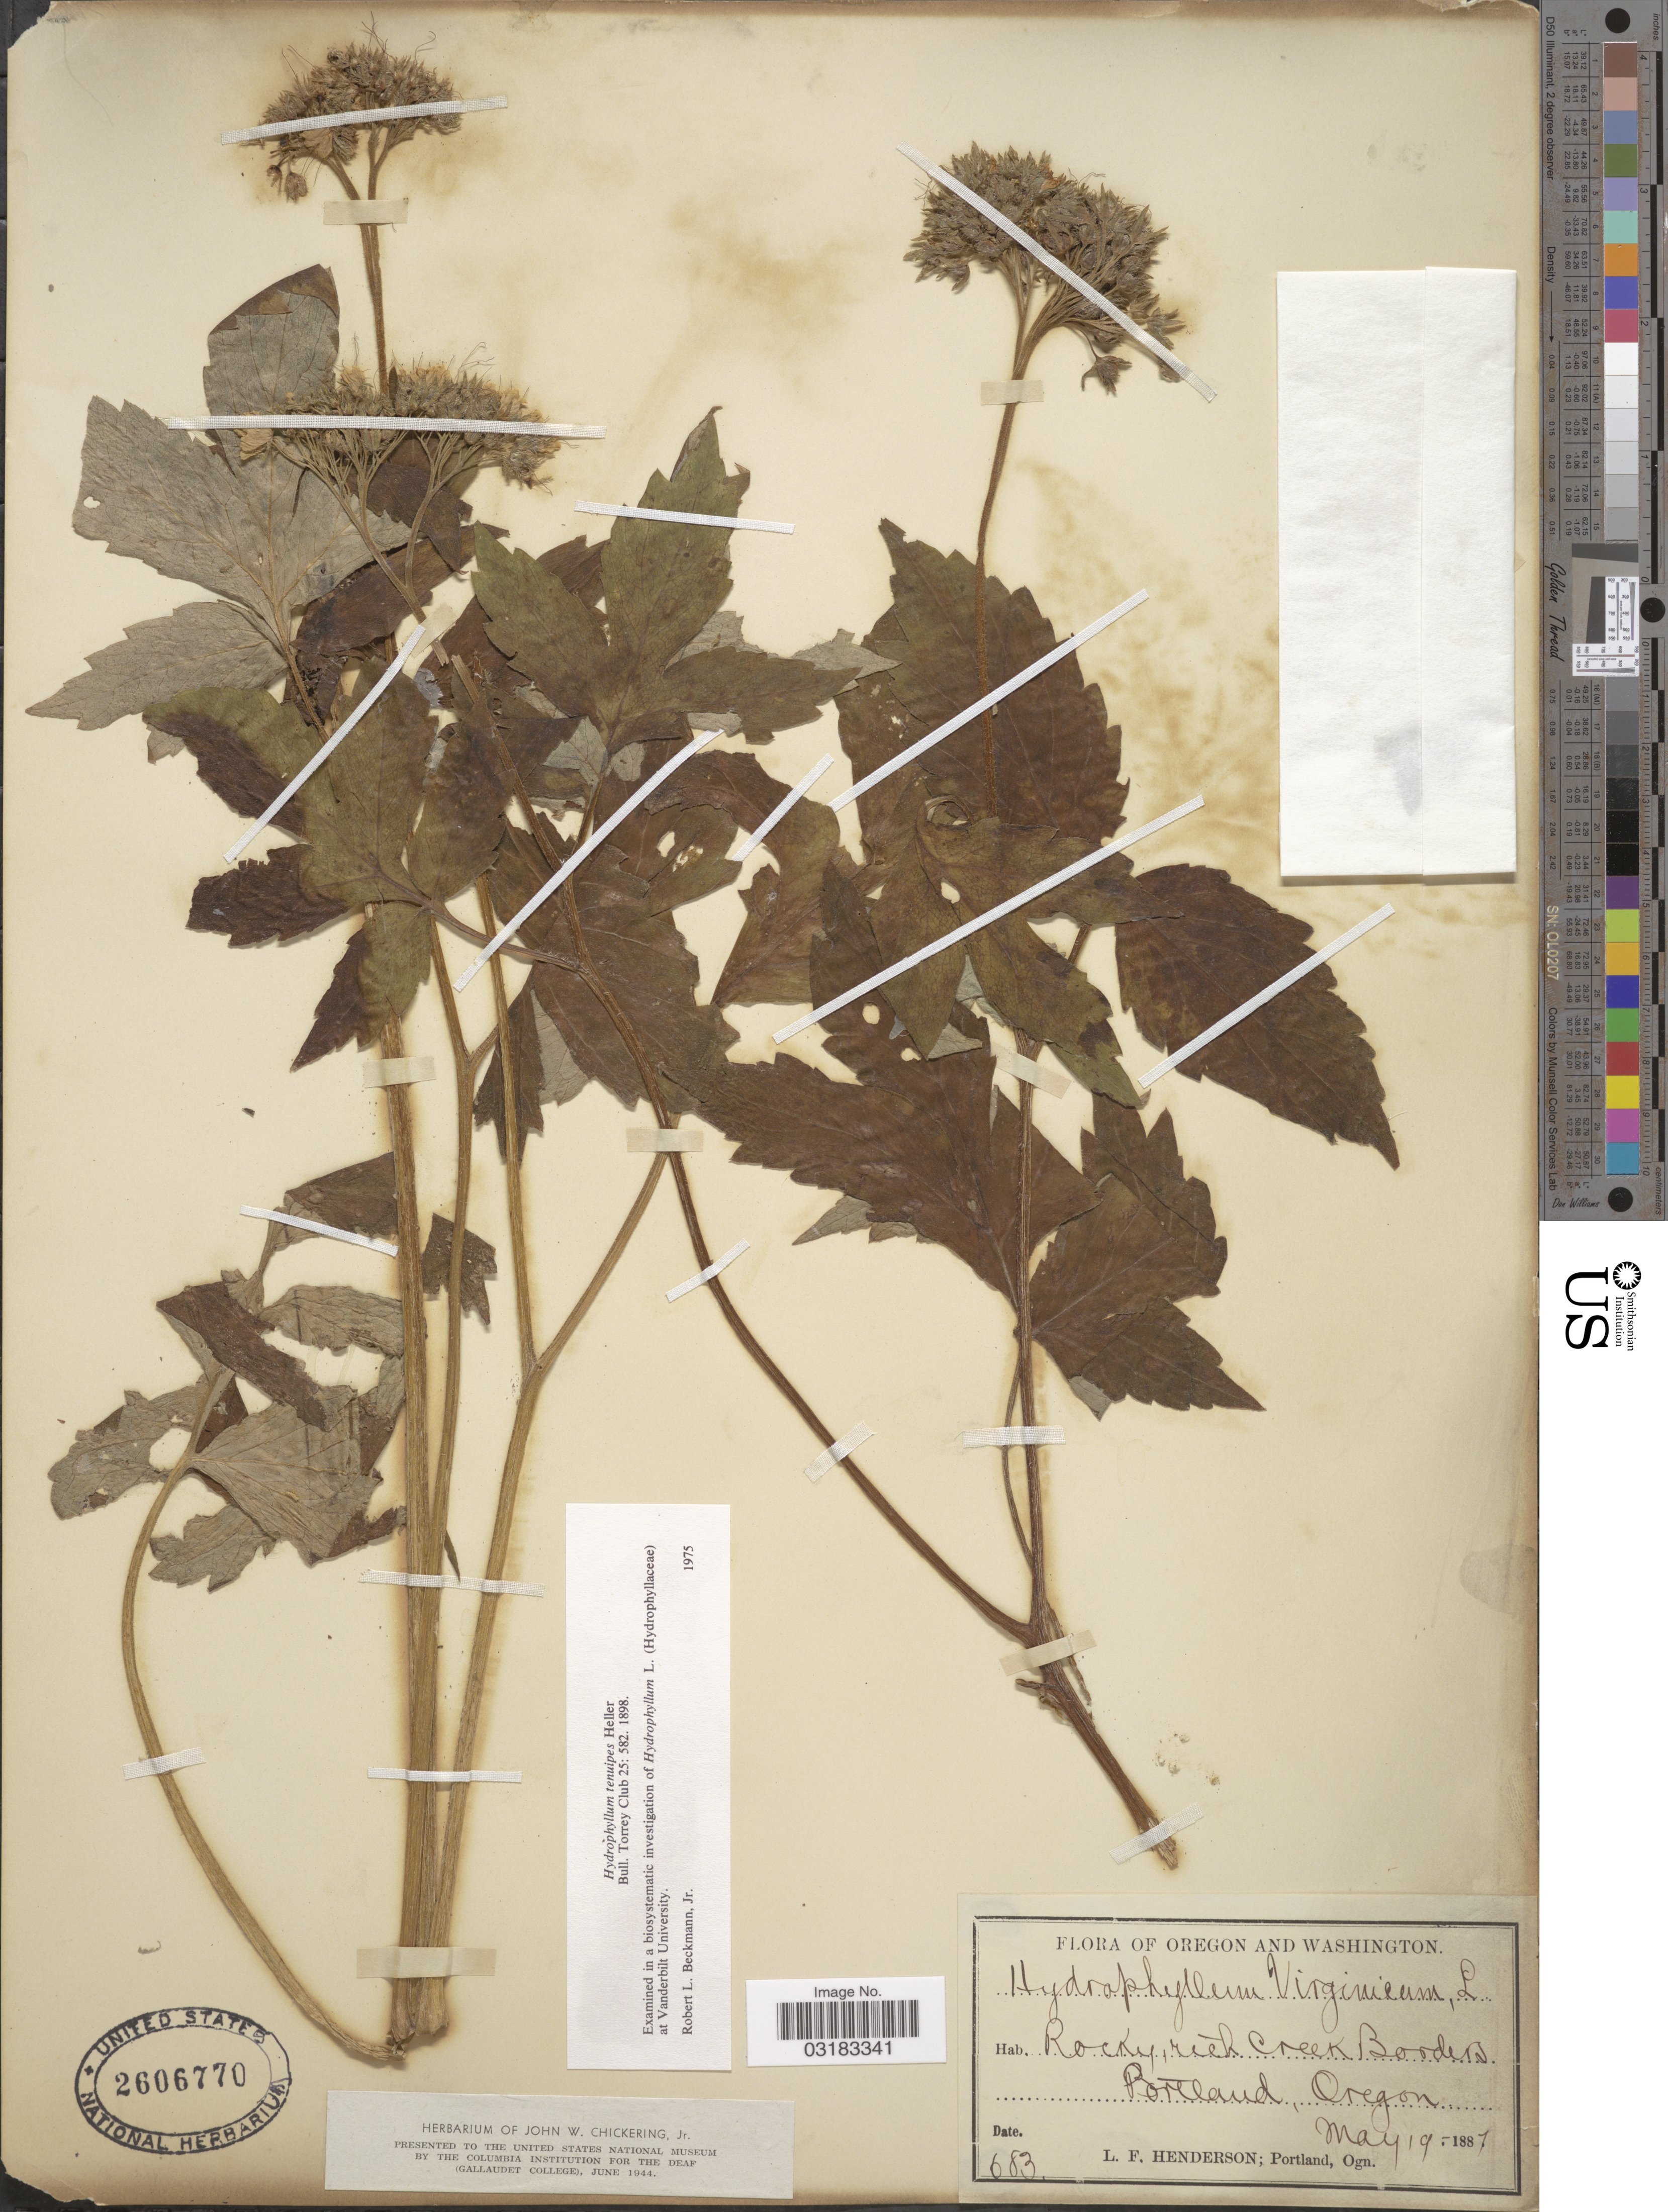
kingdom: Plantae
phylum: Tracheophyta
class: Magnoliopsida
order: Boraginales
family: Hydrophyllaceae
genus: Hydrophyllum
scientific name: Hydrophyllum tenuipes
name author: A. Heller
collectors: L. Henderson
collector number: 683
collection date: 1887-05-19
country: United States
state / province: Oregon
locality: Rocky, rich creek Borders Portland.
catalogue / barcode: US 2606770